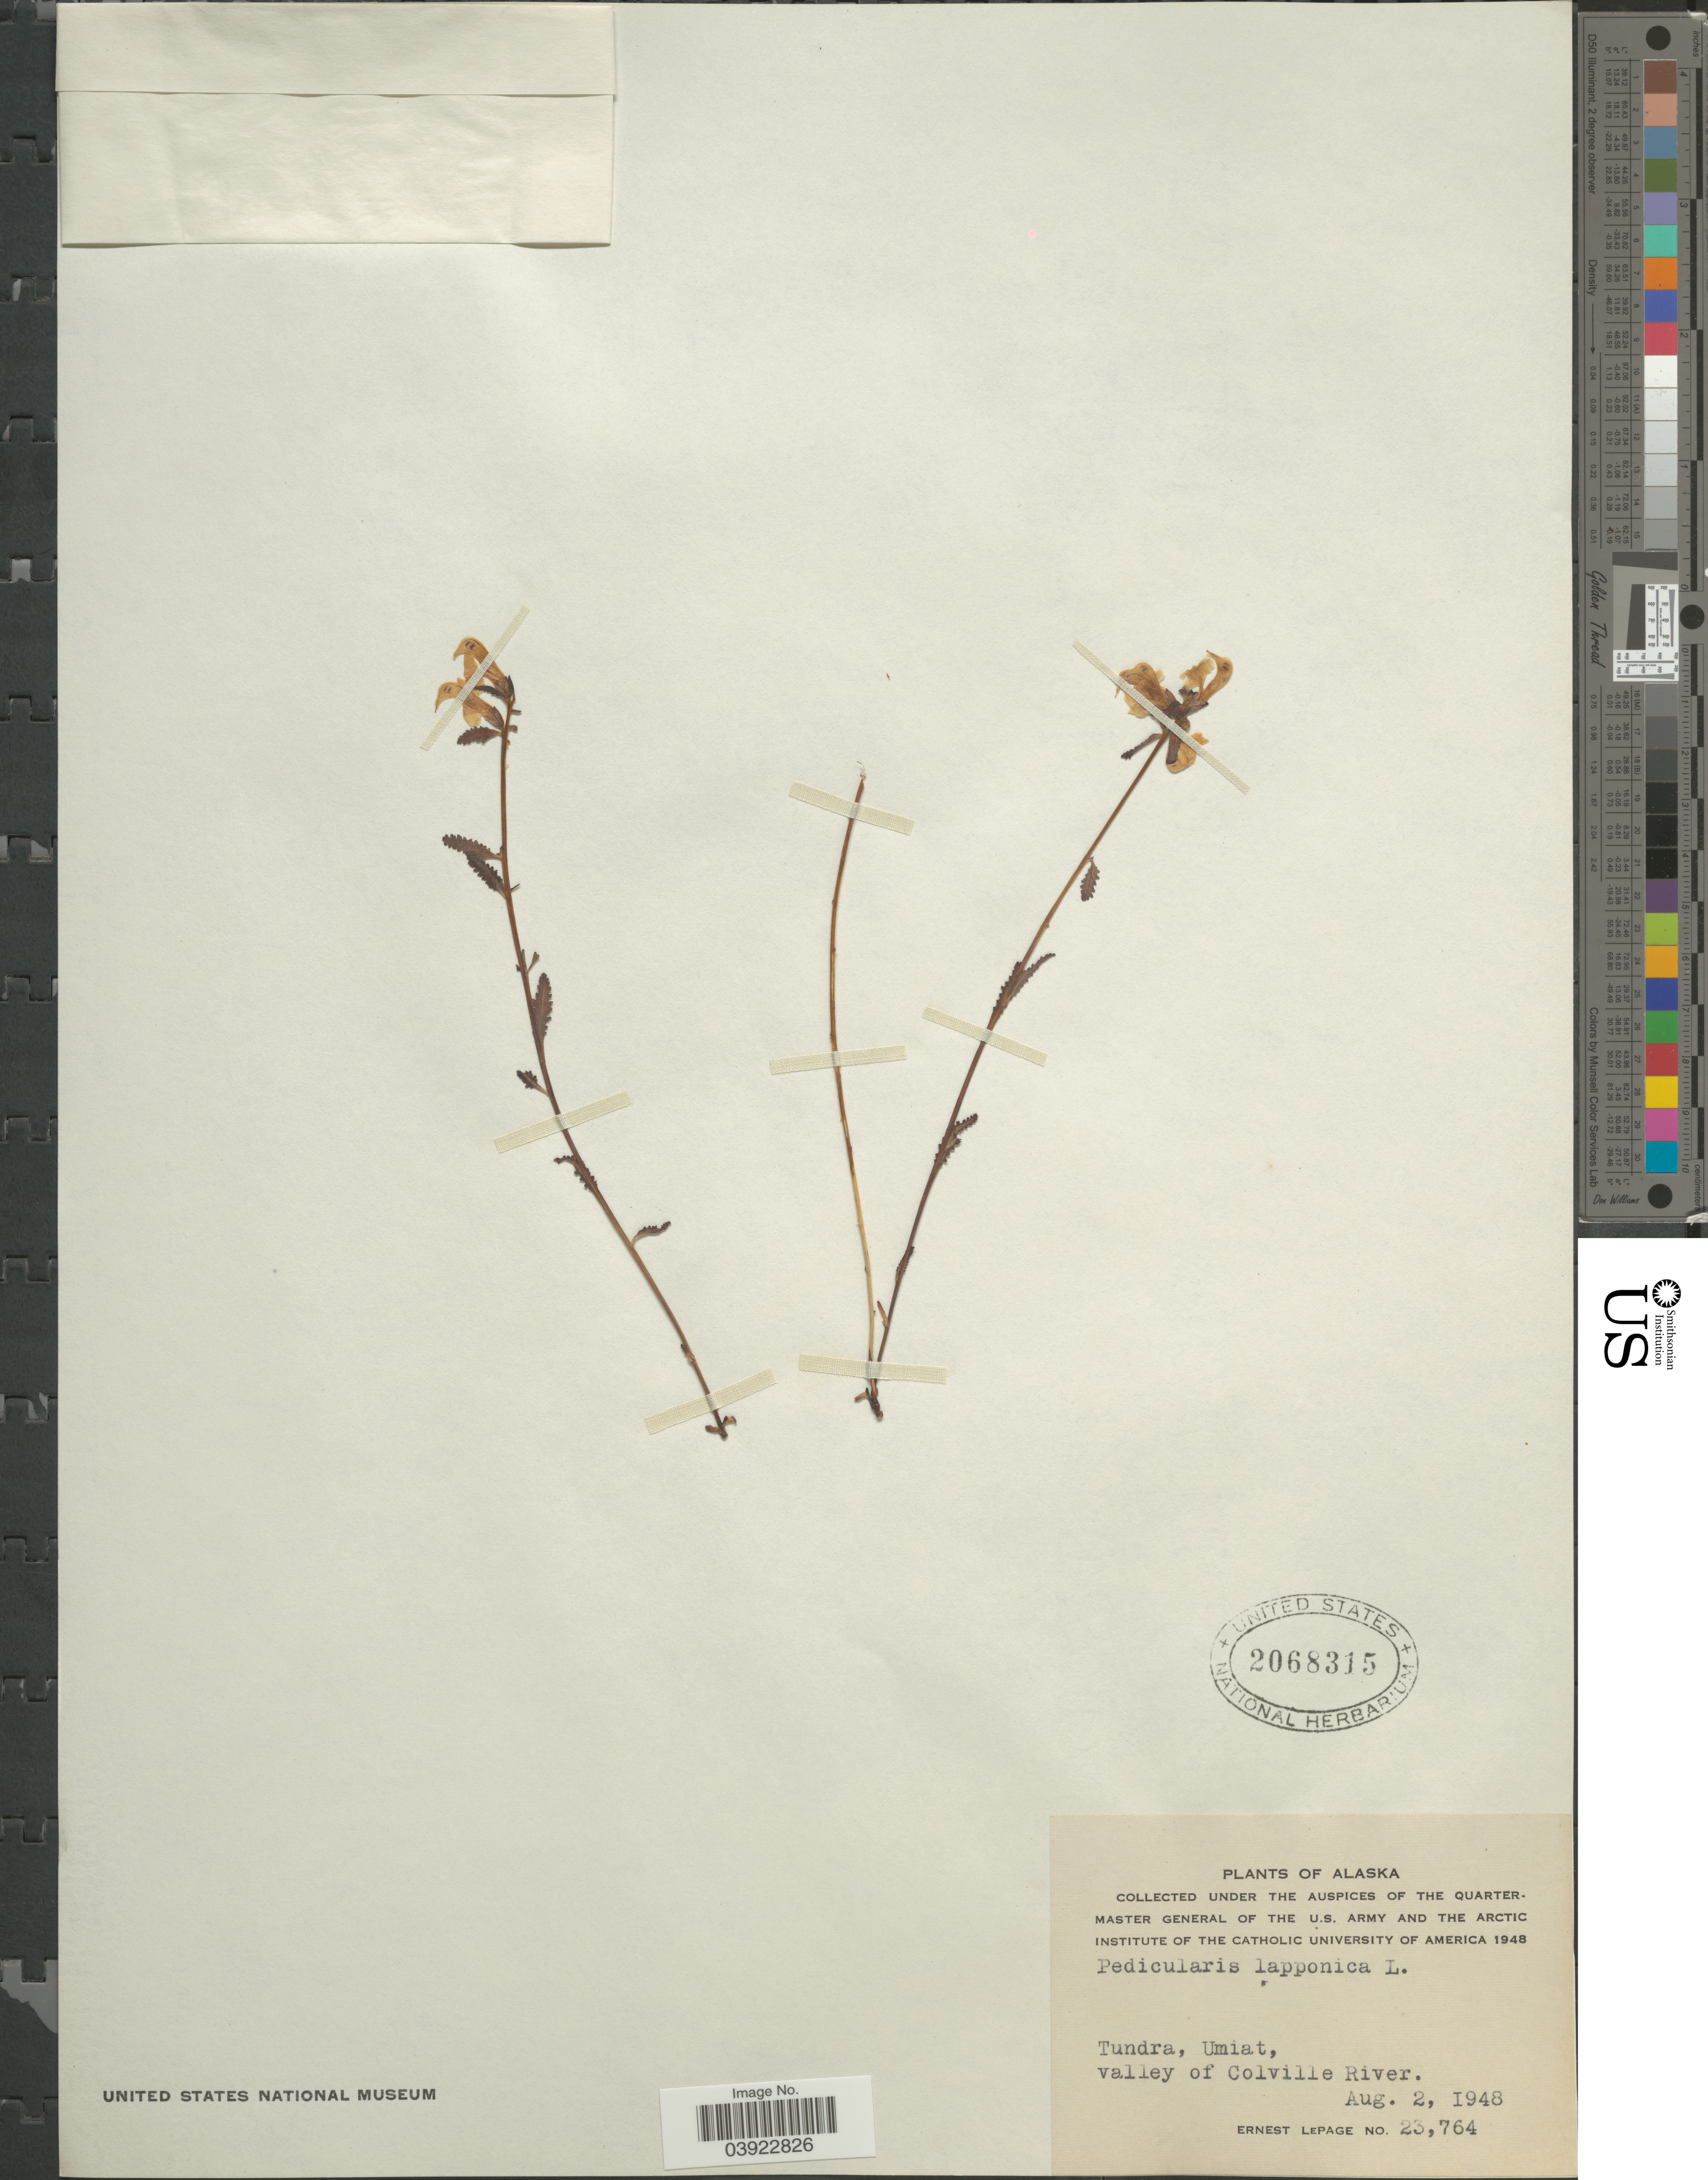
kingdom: Plantae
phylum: Tracheophyta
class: Magnoliopsida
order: Lamiales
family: Orobanchaceae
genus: Pedicularis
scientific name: Pedicularis lapponica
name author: L.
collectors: E. Lepage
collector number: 23764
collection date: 1948-08-02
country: United States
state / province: Alaska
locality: Tundra, Umiat, valley of Colville River.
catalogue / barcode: US 2068315